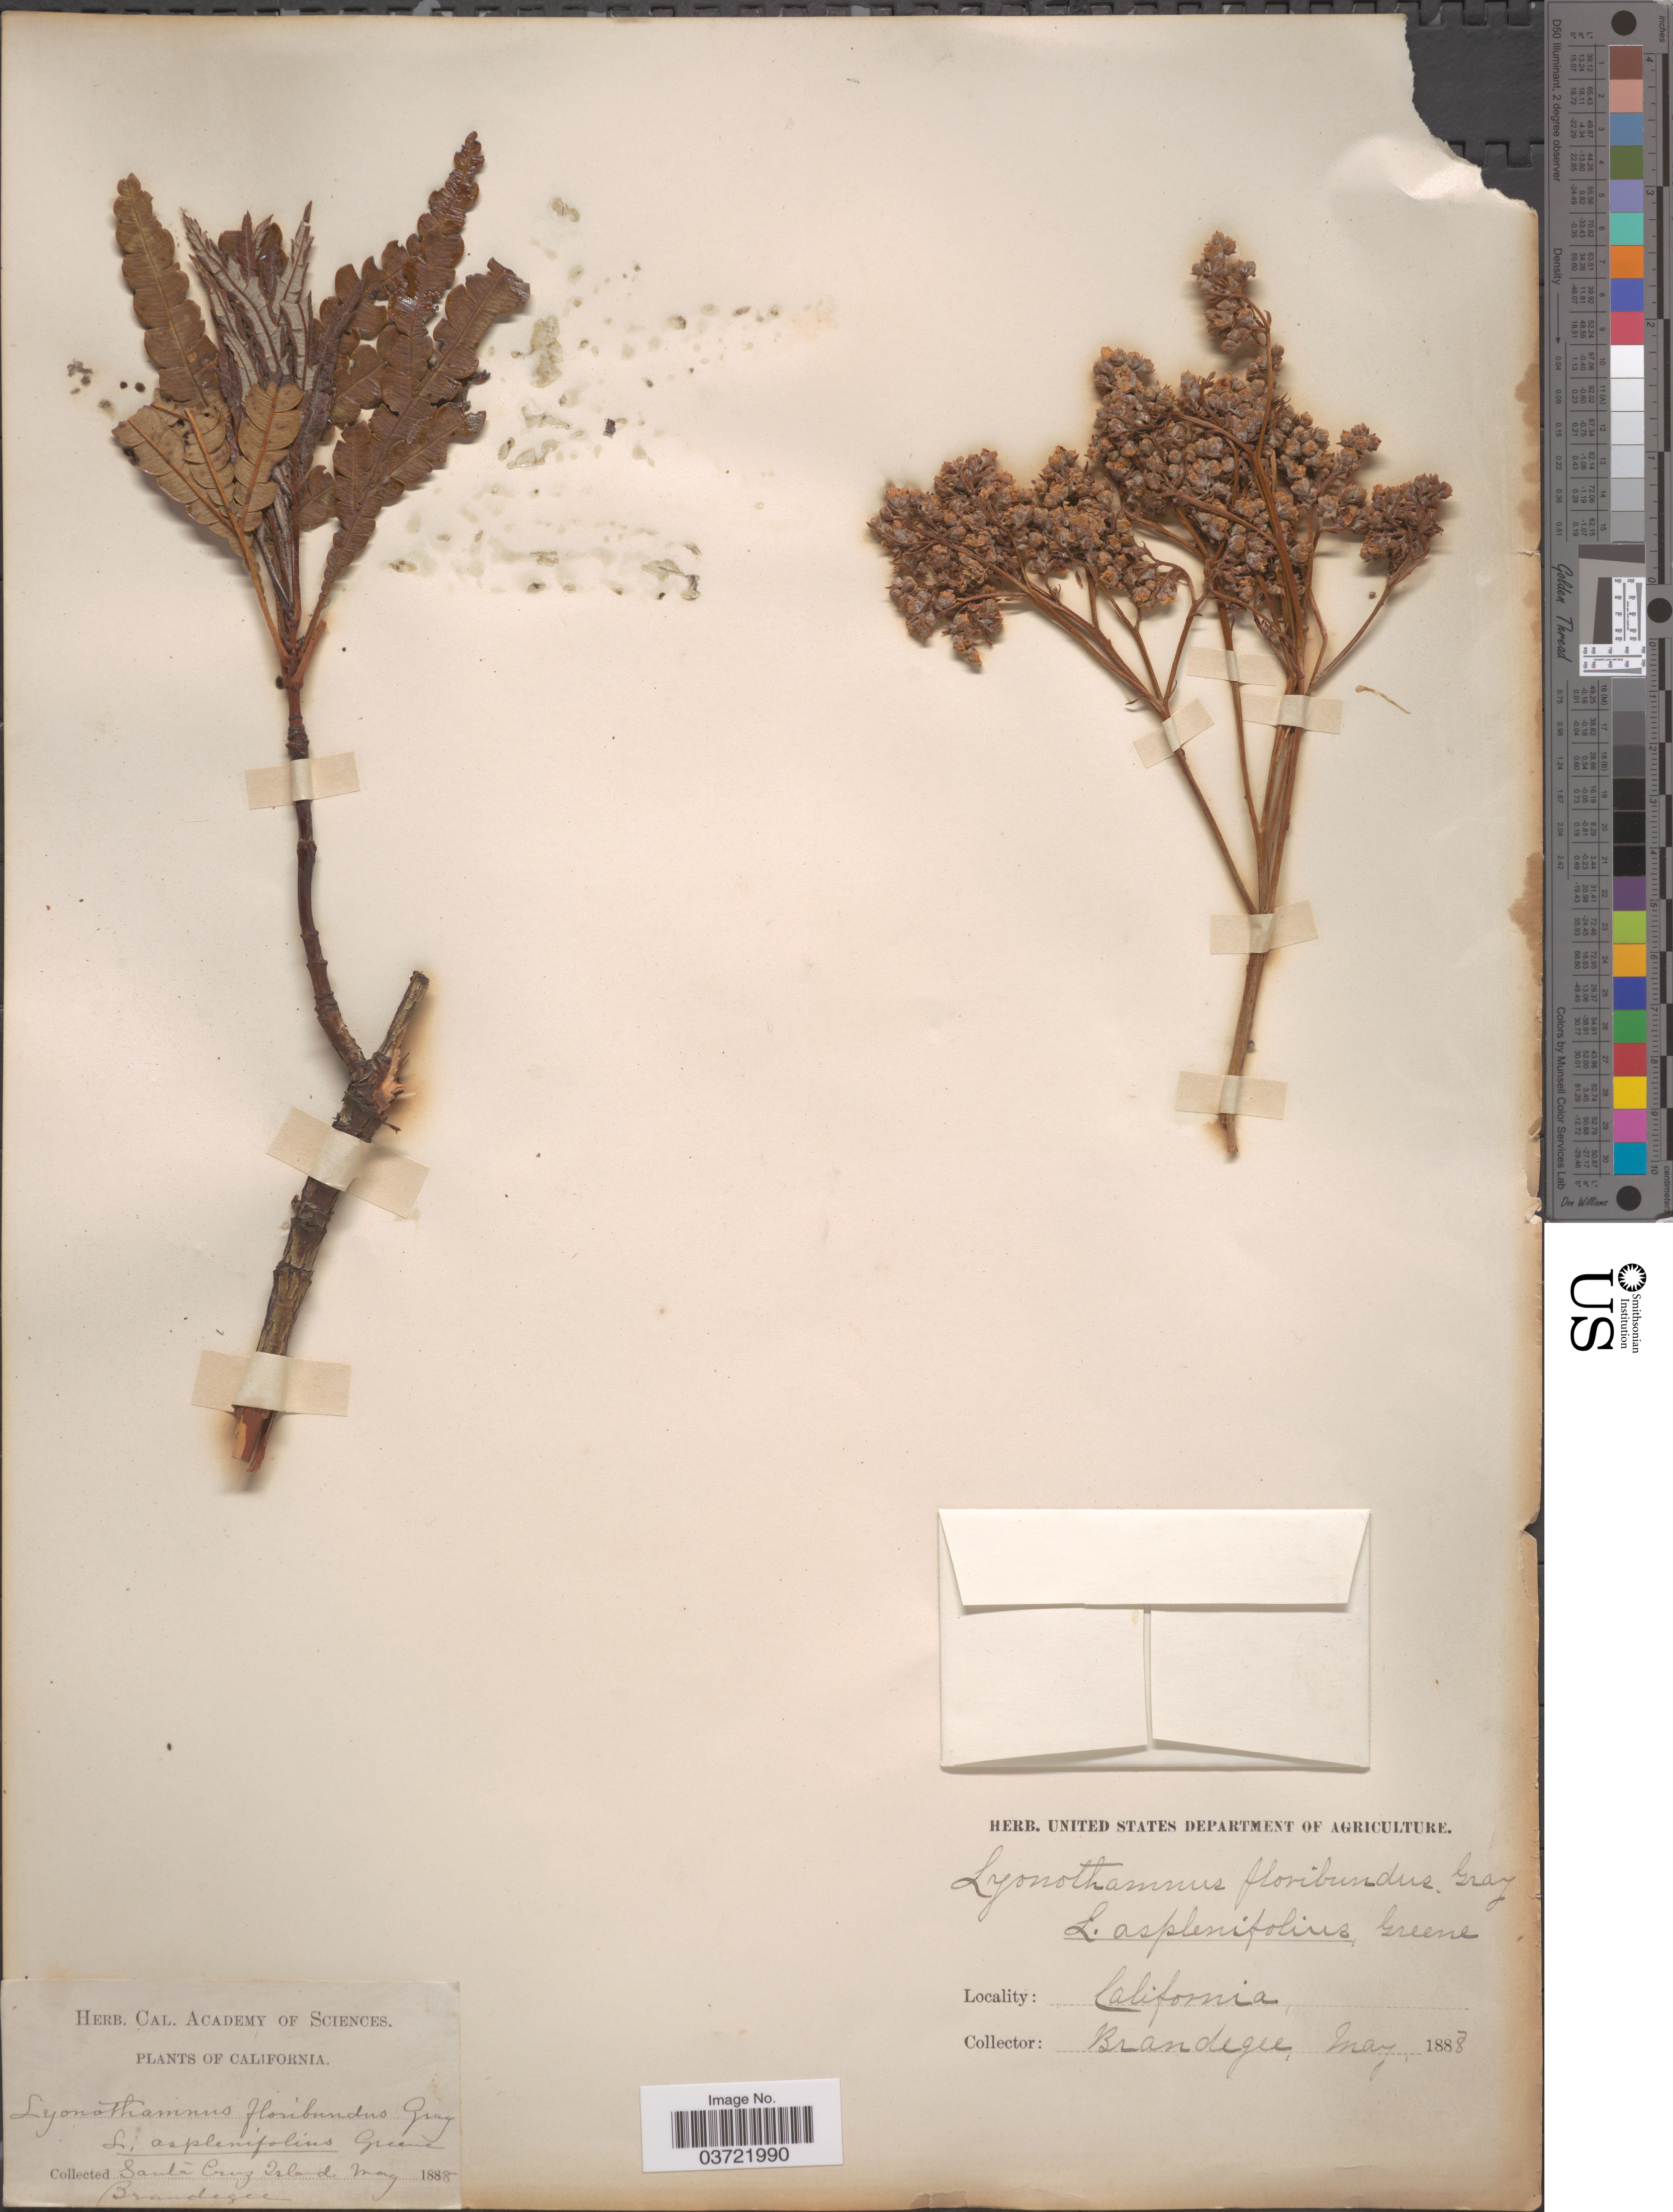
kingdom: Plantae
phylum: Tracheophyta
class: Magnoliopsida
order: Rosales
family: Rosaceae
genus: Lyonothamnus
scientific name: Lyonothamnus floribundus var. aspleniifolius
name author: (Greene) Brandegee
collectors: -- Brandegee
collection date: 1888-05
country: United States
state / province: California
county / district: Santa Barbara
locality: Santa Cruz Island.